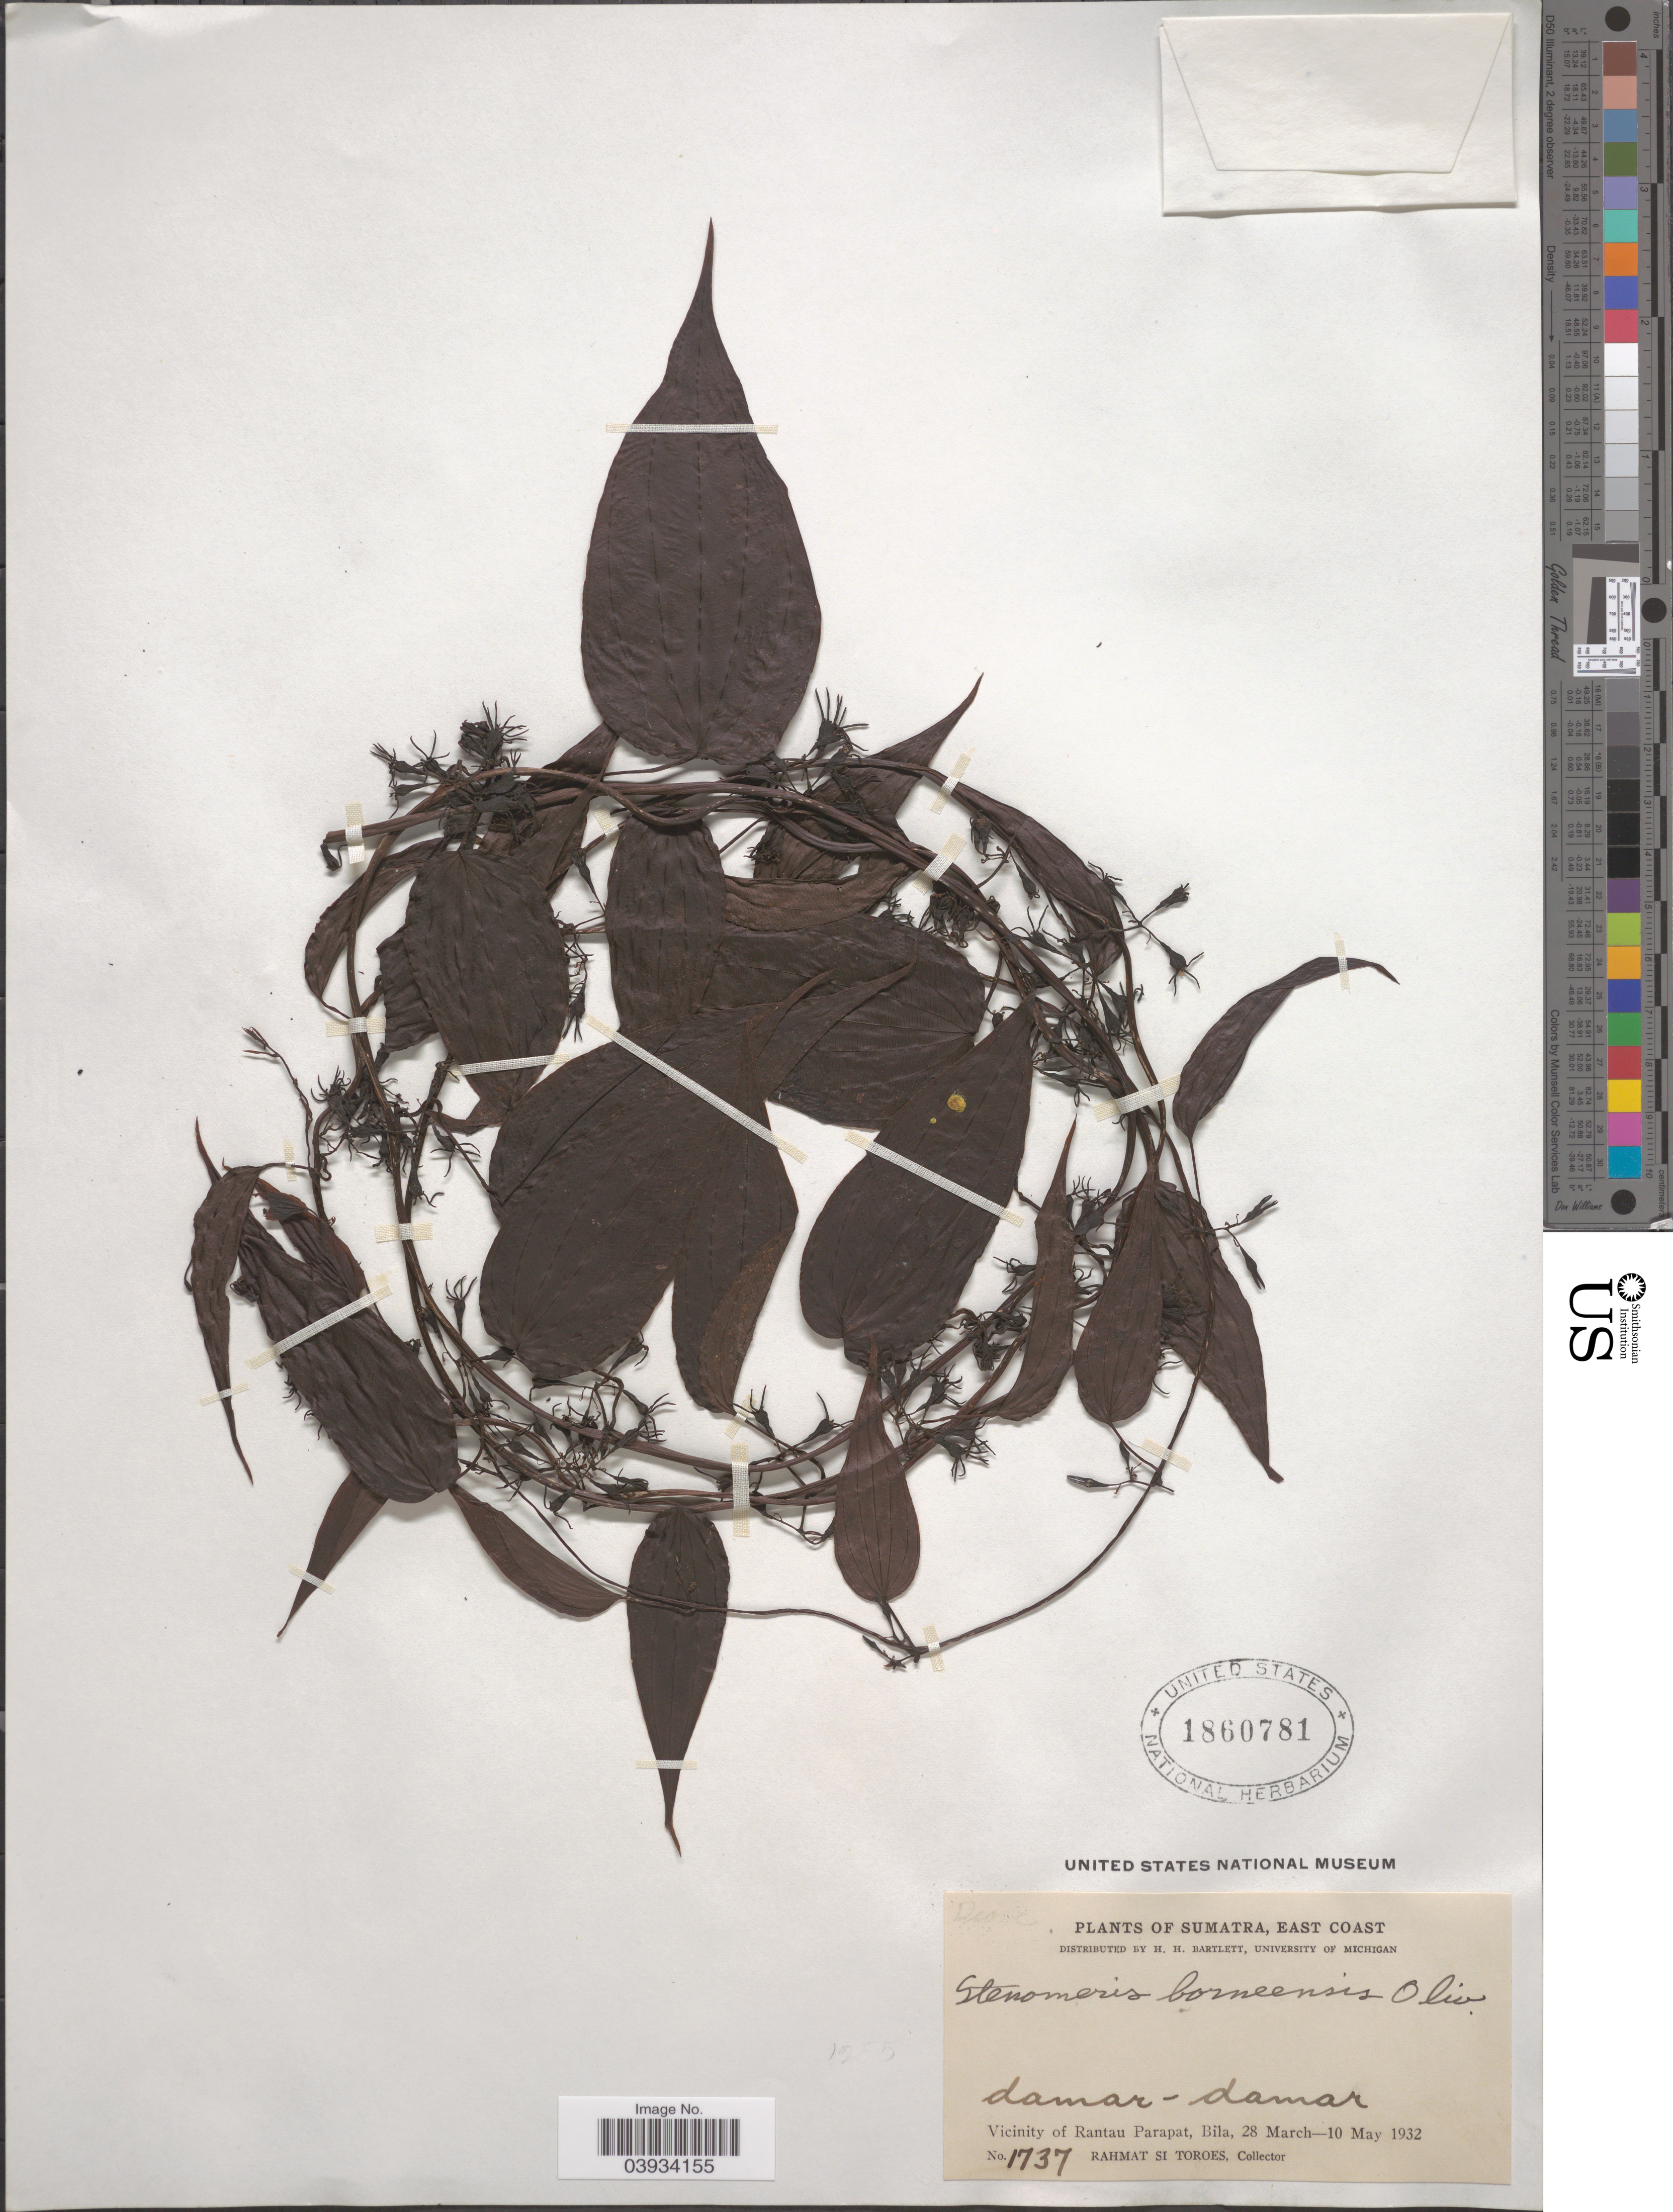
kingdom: Plantae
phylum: Tracheophyta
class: Liliopsida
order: Dioscoreales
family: Dioscoreaceae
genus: Stenomeris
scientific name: Stenomeris borneensis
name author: Oliv.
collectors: Rahmat Si Boeea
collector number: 1737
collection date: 1932-03-28/1932-05-10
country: Indonesia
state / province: Sumatra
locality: East Coast. Vicinity of Rantau Parapat, Bila.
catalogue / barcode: US 1860781